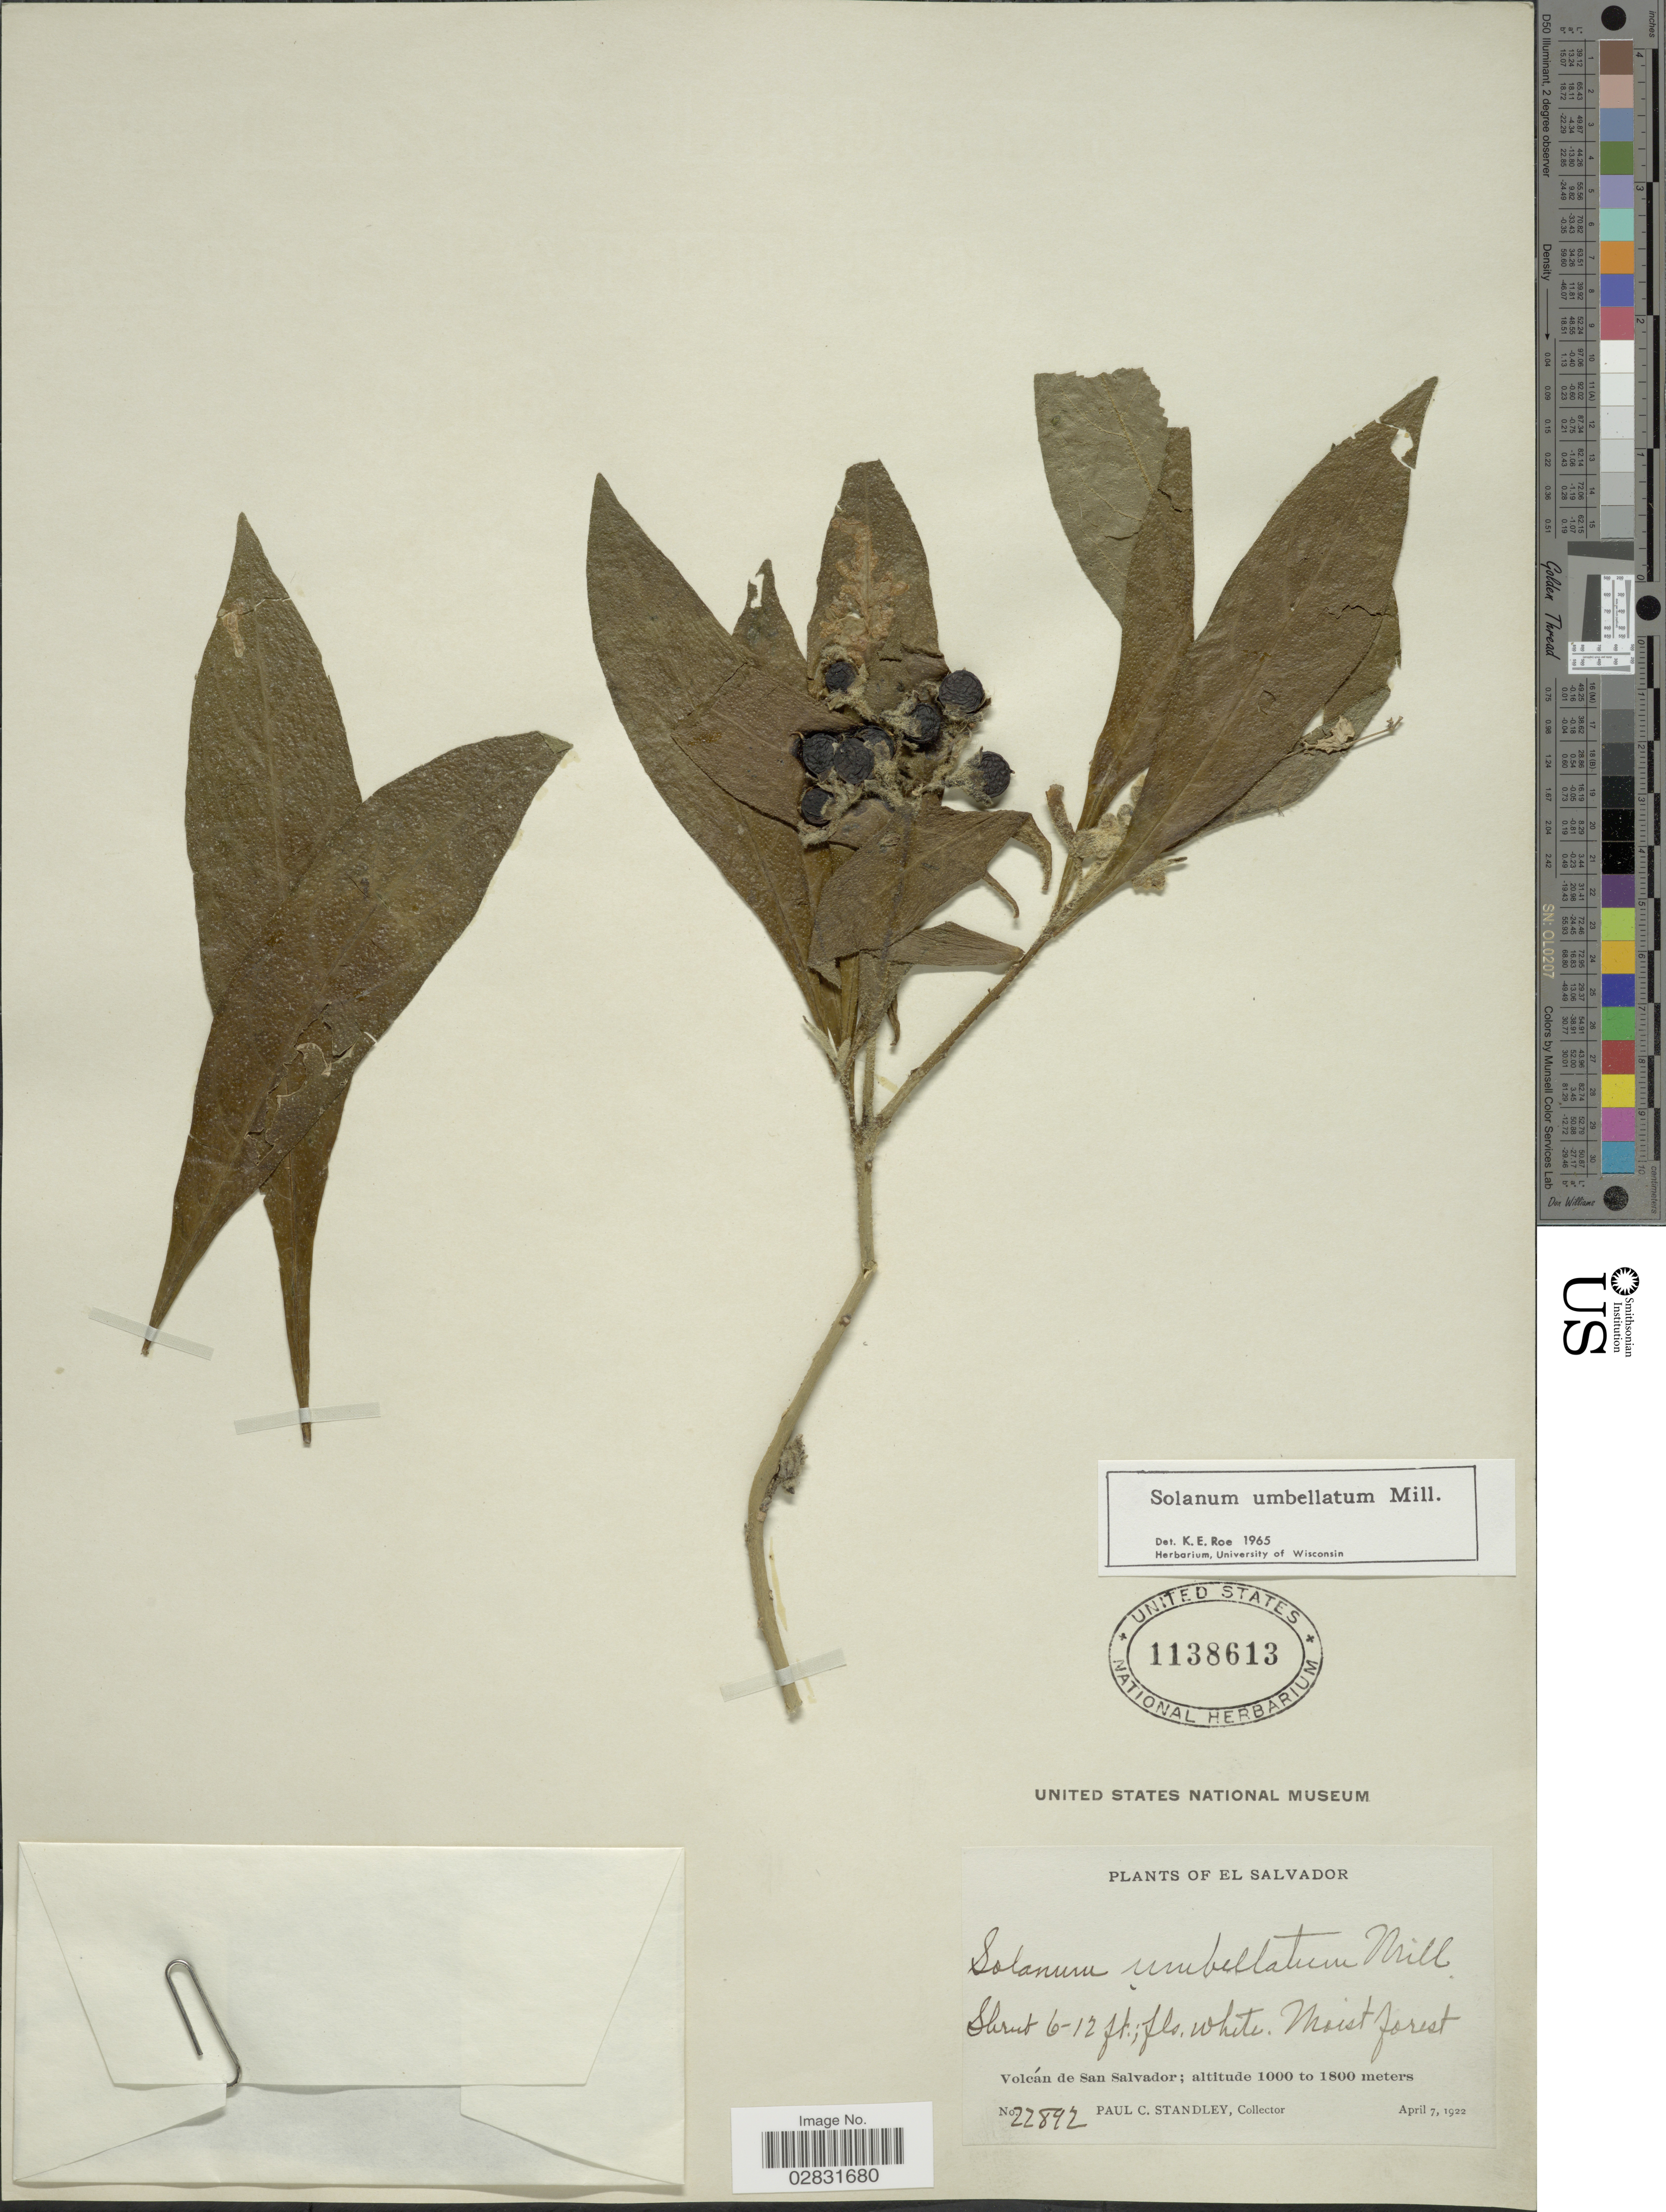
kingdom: Plantae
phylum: Tracheophyta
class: Magnoliopsida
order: Solanales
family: Solanaceae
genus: Solanum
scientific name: Solanum umbellatum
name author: Mill.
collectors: P. C. Standley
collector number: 22892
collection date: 1922-04-07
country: El Salvador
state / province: San Salvador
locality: Volcán de San Salvador.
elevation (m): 1000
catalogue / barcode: US 1138613